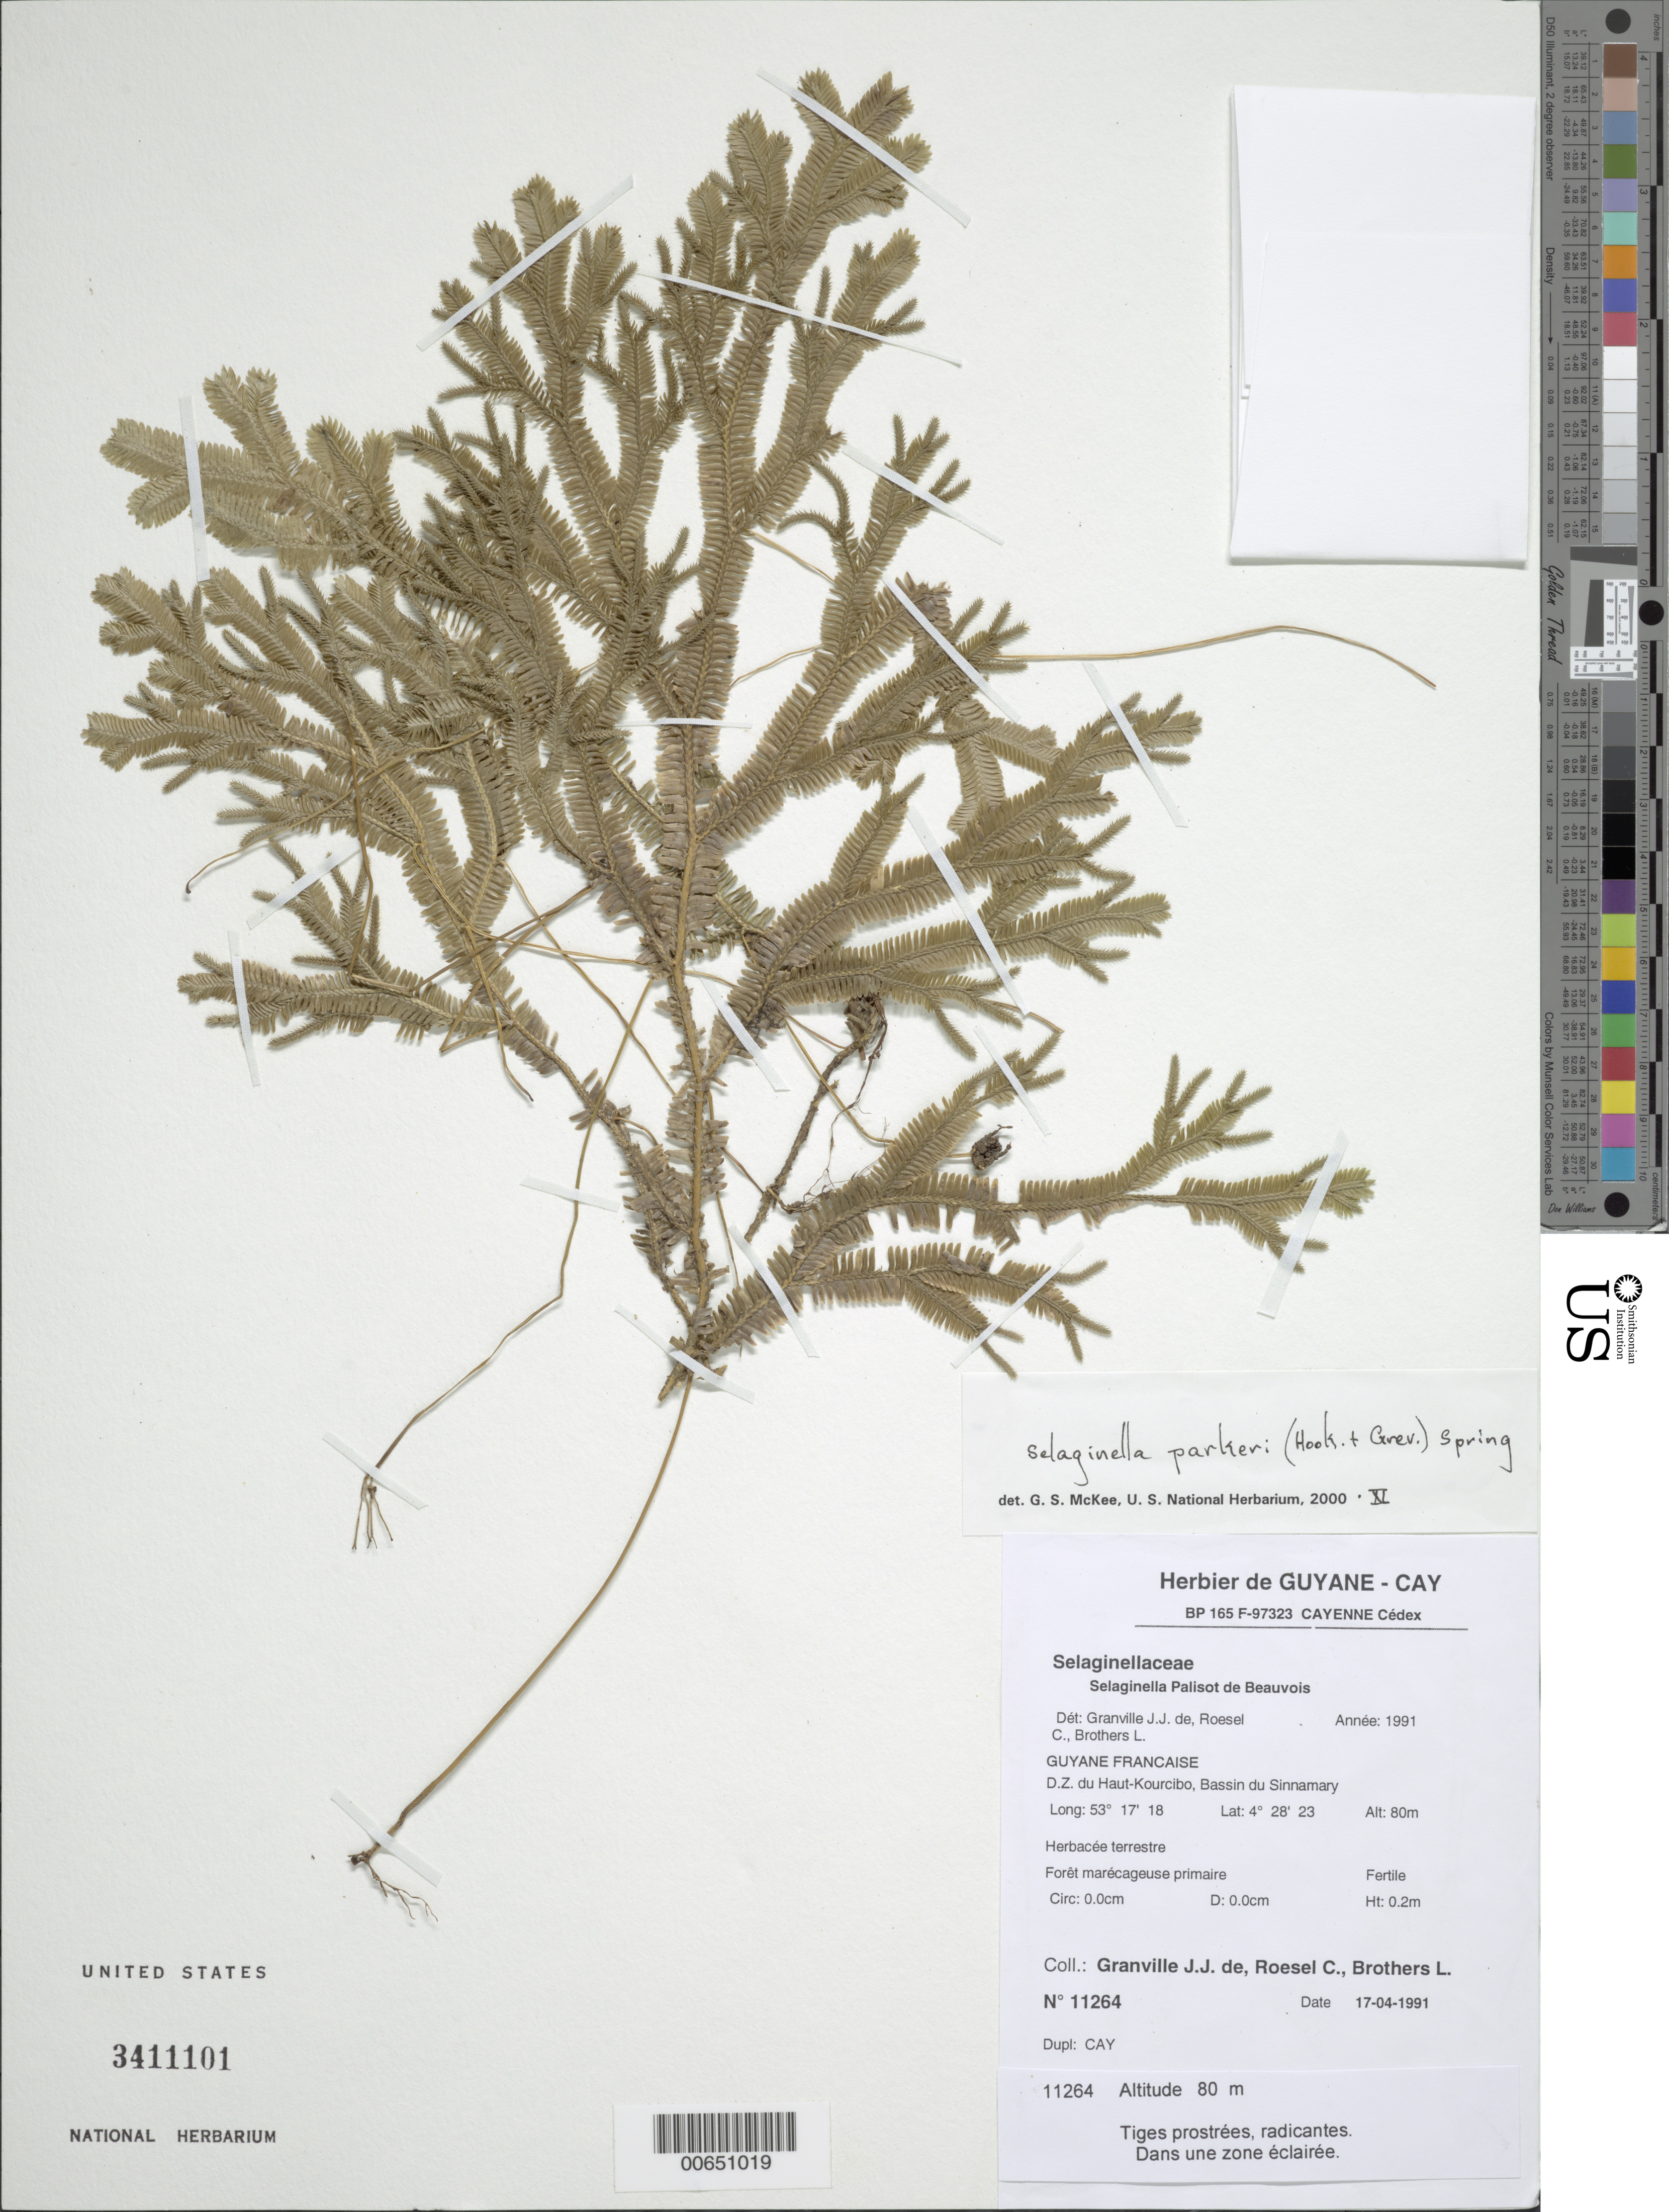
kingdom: Plantae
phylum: Tracheophyta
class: Lycopodiopsida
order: Selaginellales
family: Selaginellaceae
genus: Selaginella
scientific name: Selaginella parkeri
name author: (Hook. & Grev.) Spring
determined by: McKee, G. S., (US), NMNH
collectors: J.-J. de Granville, C. S. Roesel & L. Brothers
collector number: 11264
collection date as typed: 17-Apr-91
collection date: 1991-04-17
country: French Guiana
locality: D.Z. du Haut-Kourcibo, Bassin du Sinnamary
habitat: Dans une zone éclairée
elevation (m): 80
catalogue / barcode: US 3411101